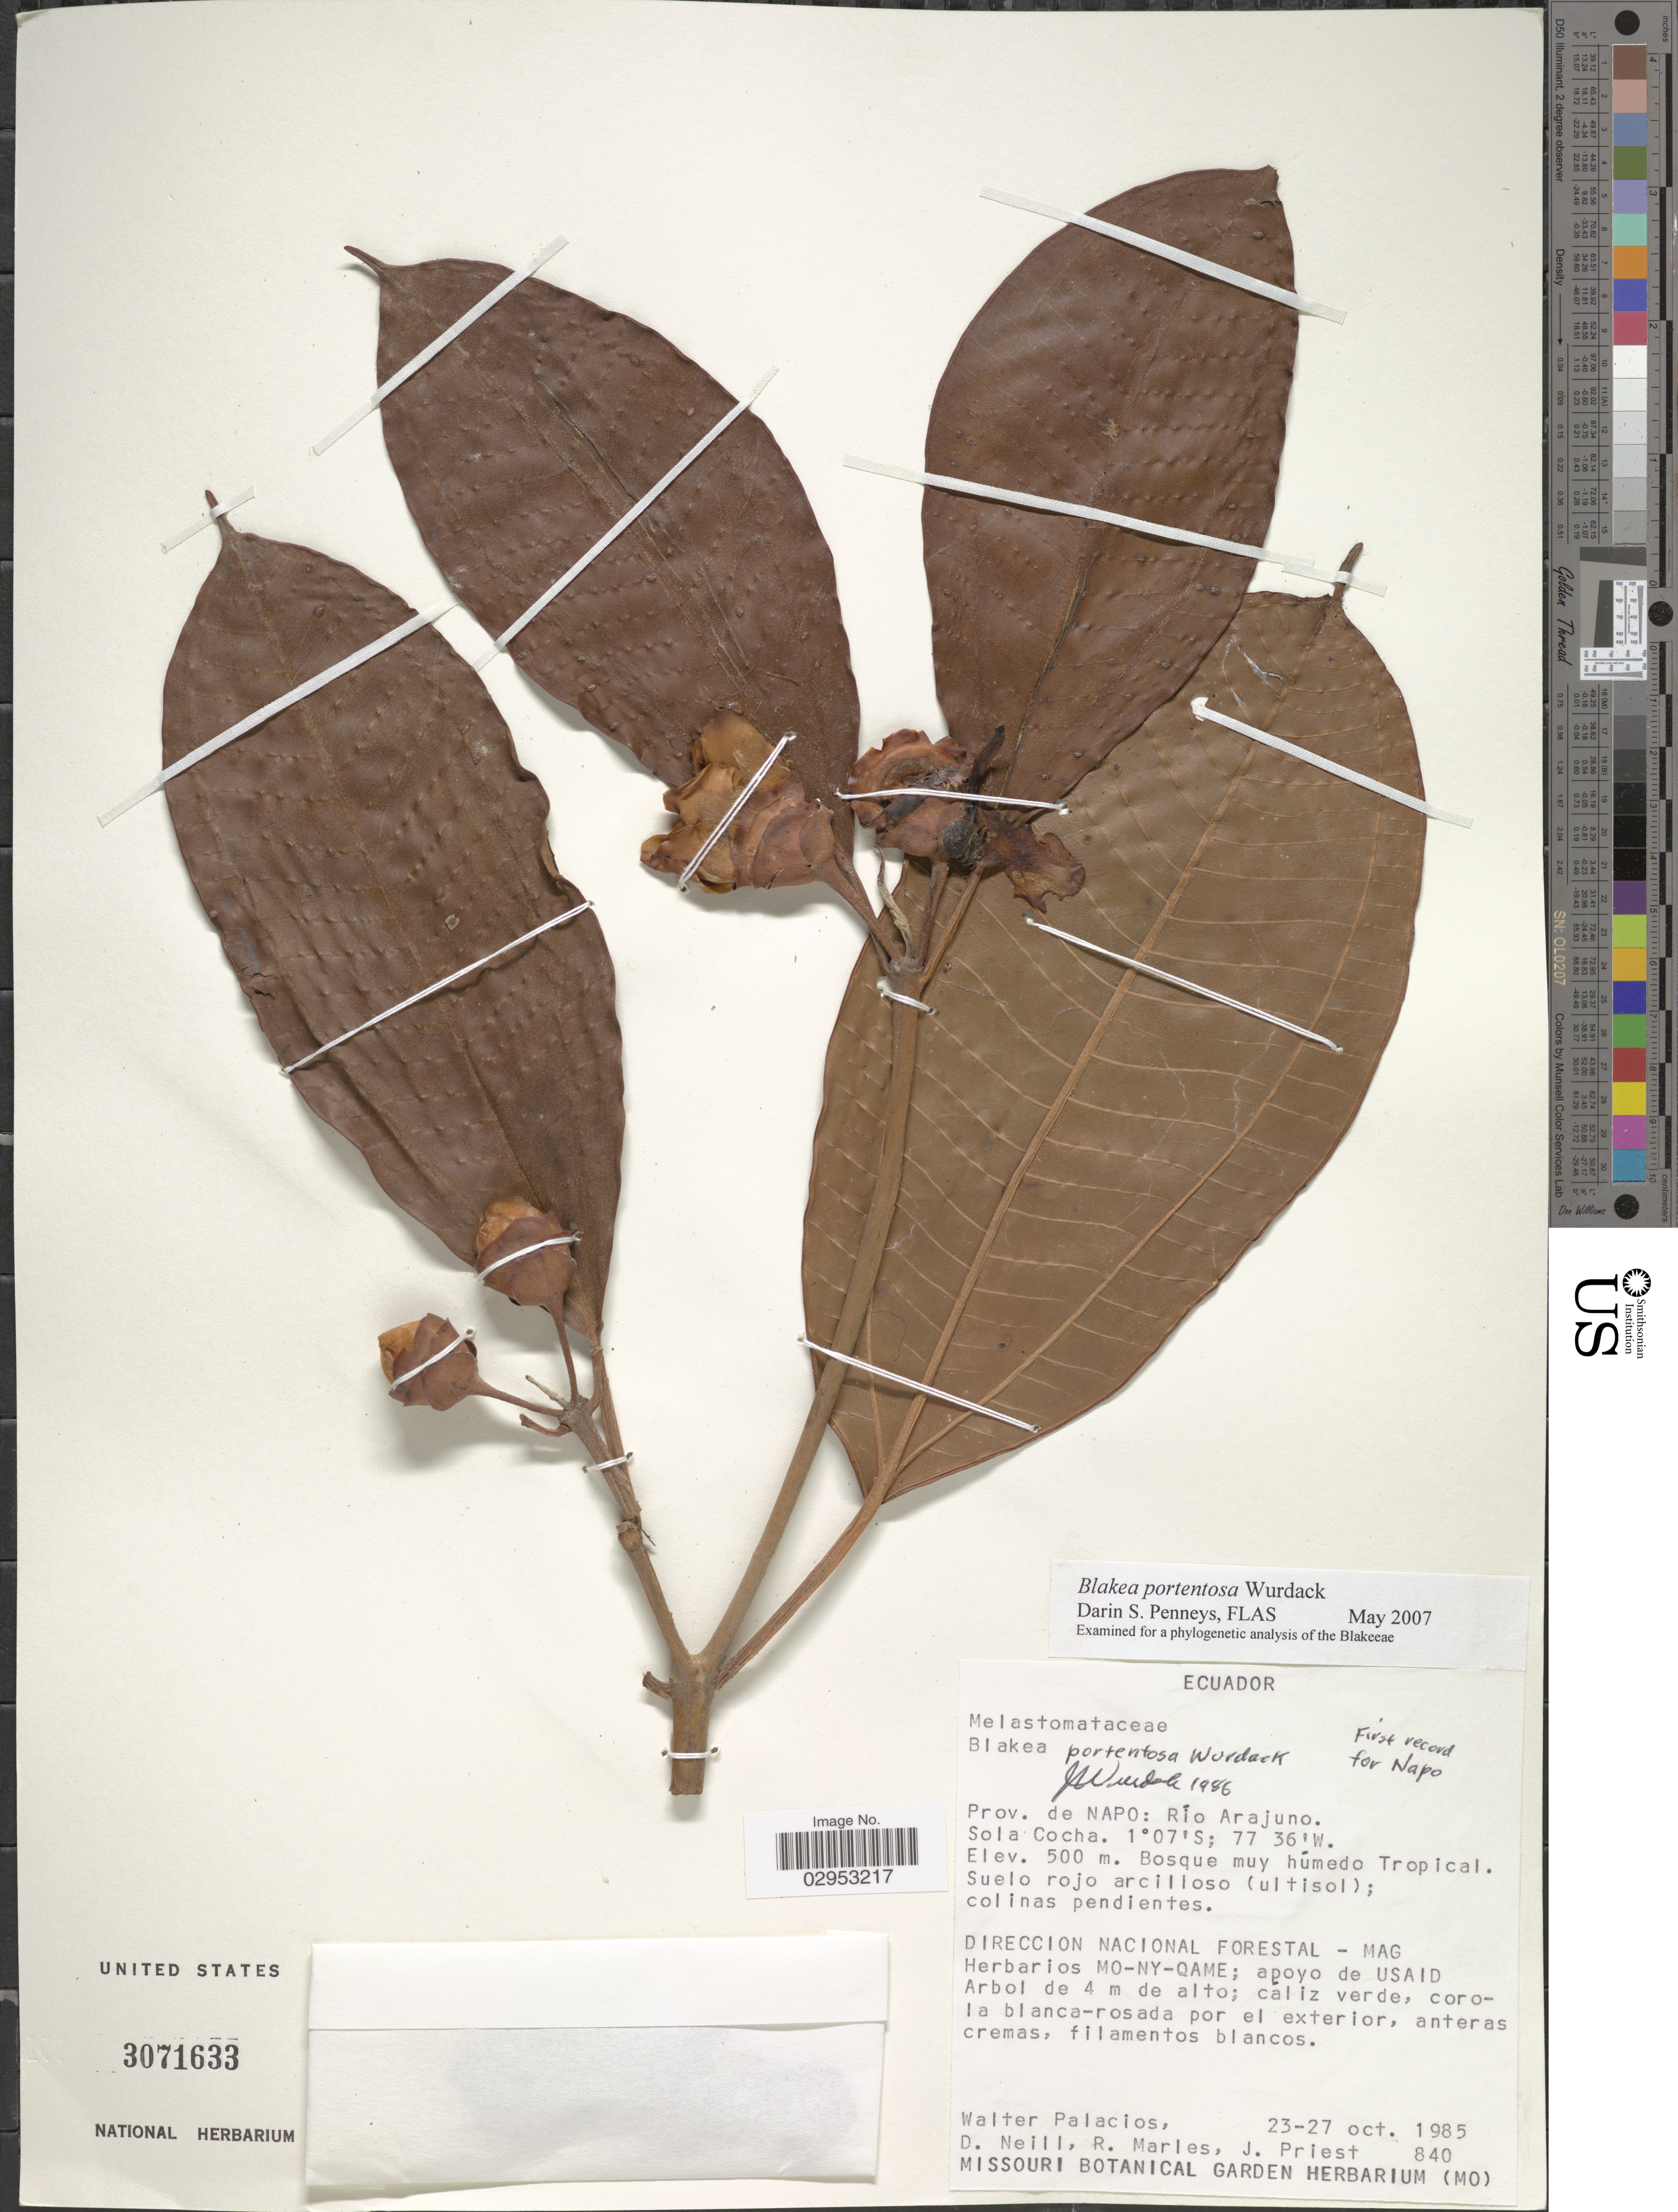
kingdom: Plantae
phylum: Tracheophyta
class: Magnoliopsida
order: Myrtales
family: Melastomataceae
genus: Blakea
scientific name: Blakea portentosa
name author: Wurdack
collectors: W. Palacios, D. Neill, R. Marles & J. Priest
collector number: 840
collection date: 1985-10-23/1985-10-27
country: Ecuador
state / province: Napo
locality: Río Arajuno. Sola Cocha.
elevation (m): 500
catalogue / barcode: US 3071633